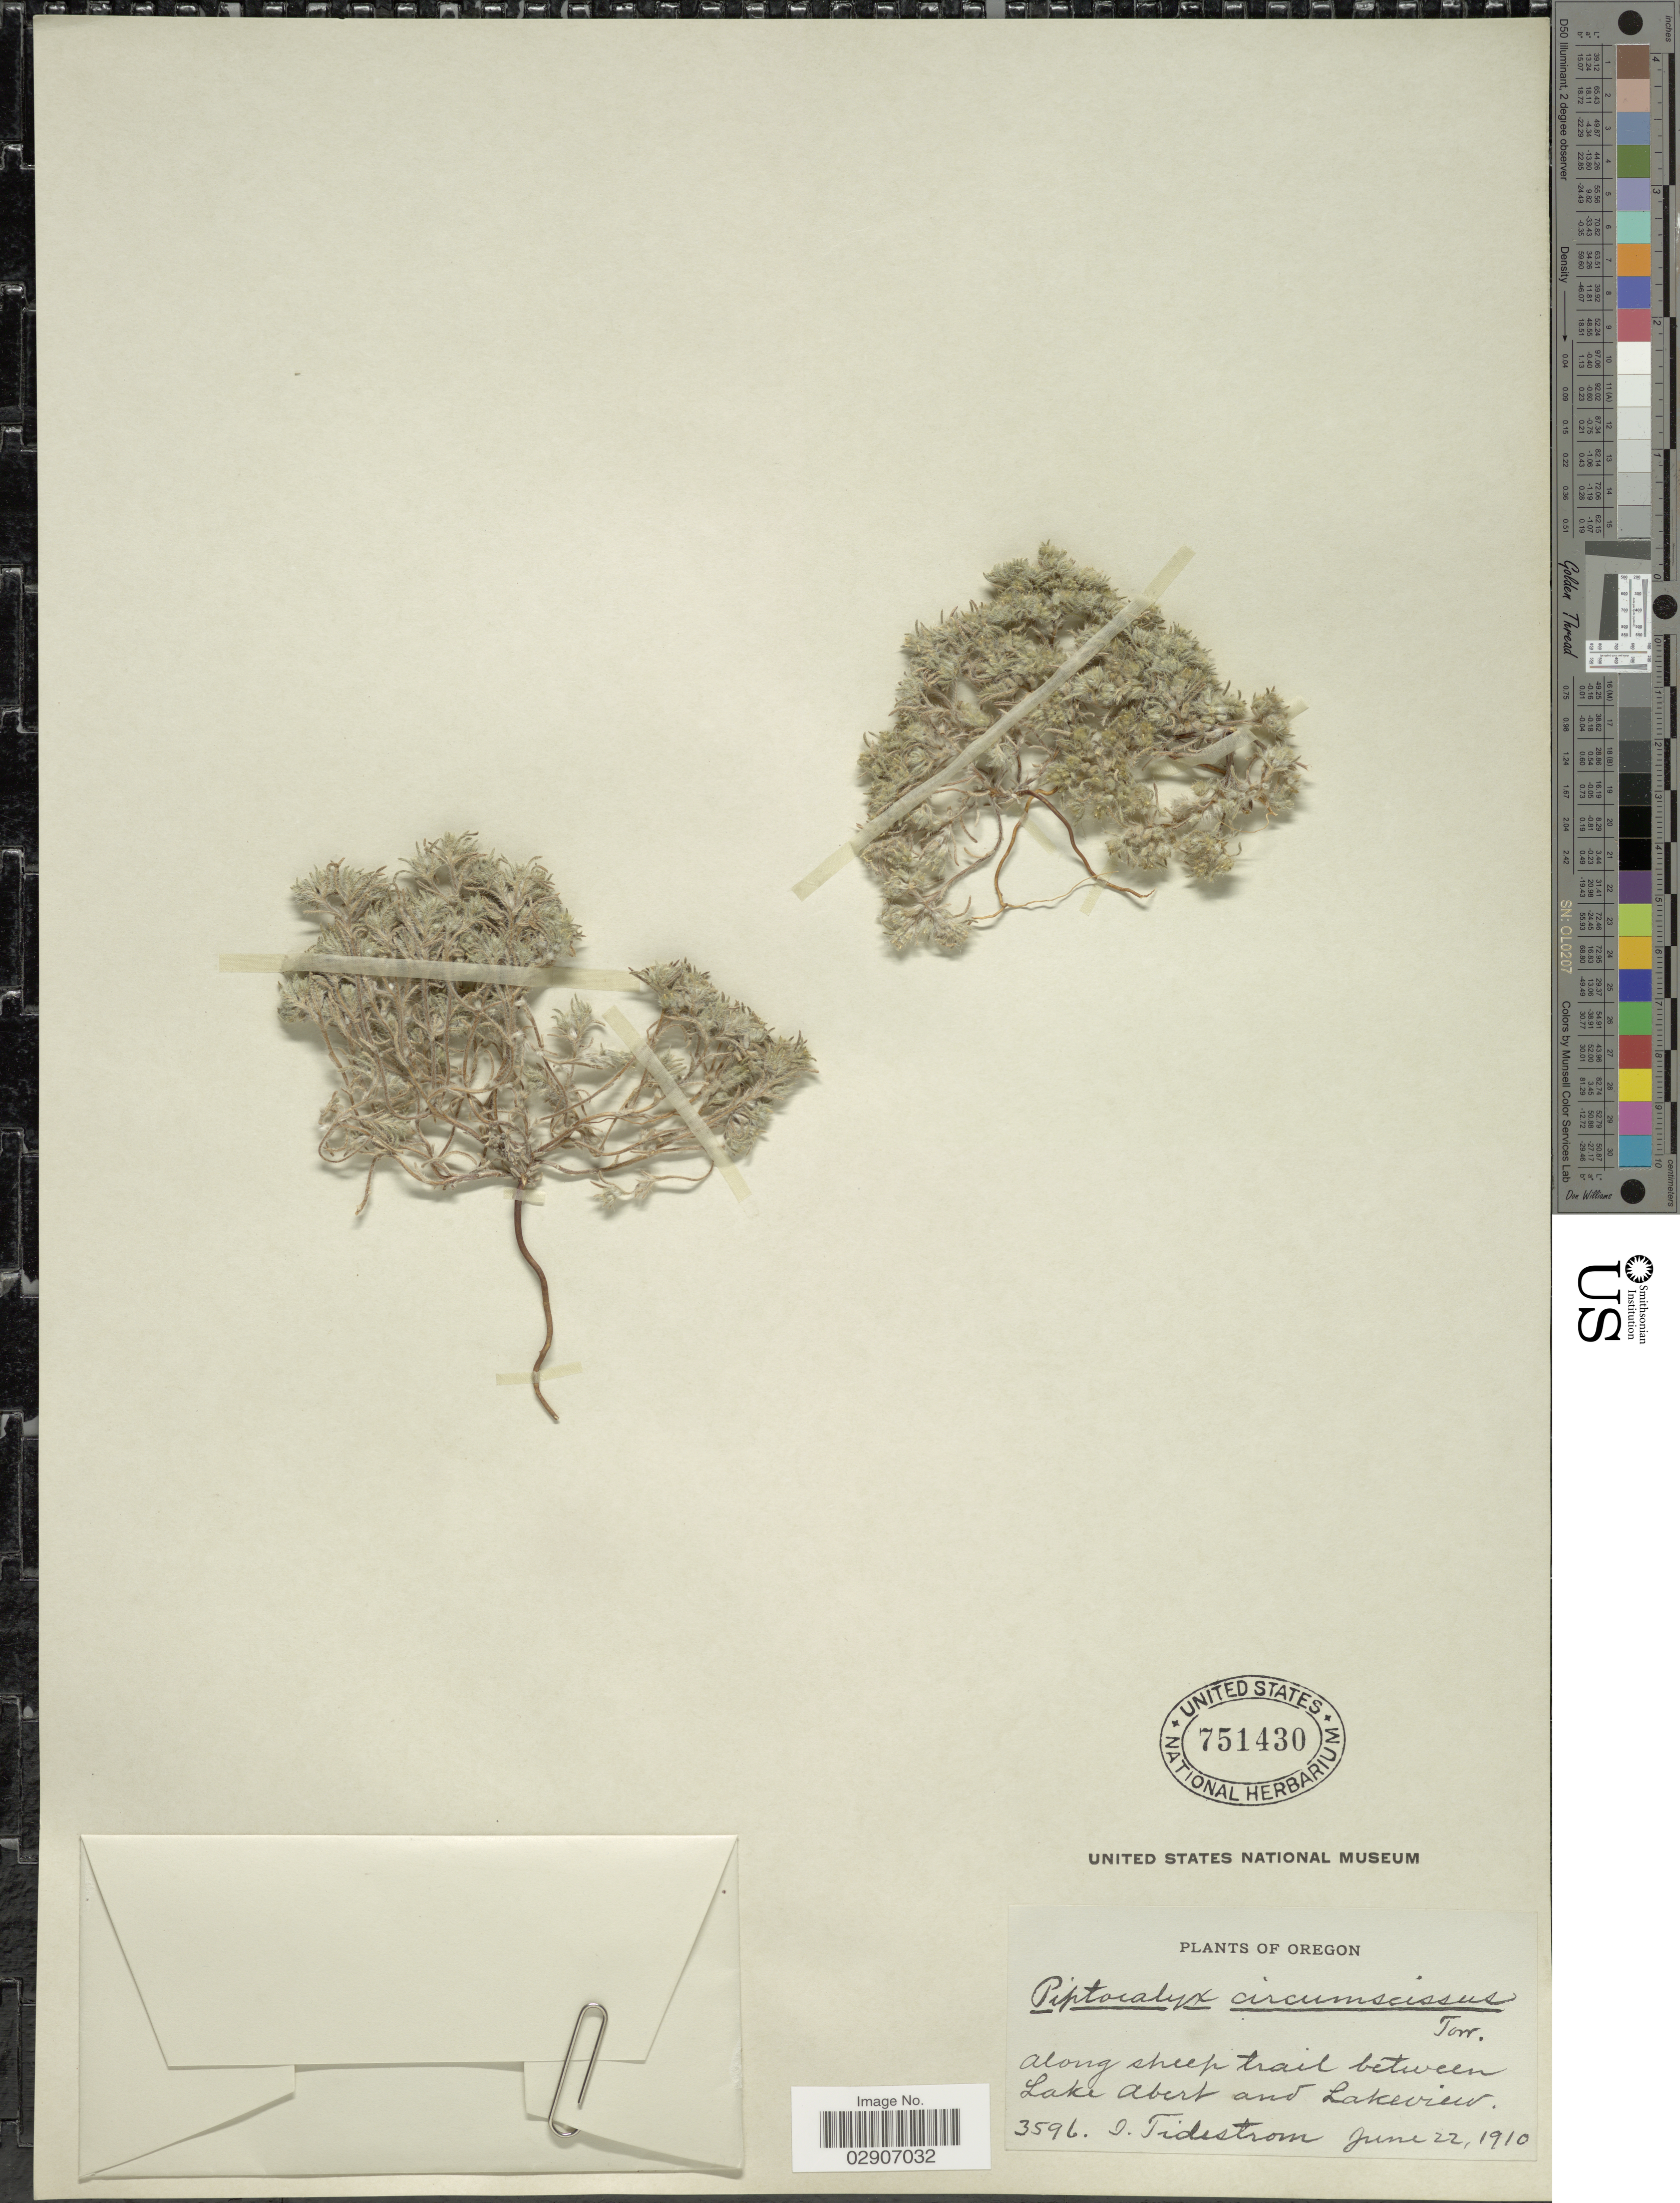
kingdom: Plantae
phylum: Tracheophyta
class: Magnoliopsida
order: Boraginales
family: Boraginaceae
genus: Cryptantha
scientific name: Cryptantha circumscissa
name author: (Hook. & Arn.) I.M. Johnst.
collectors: J. Tidestrom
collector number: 3596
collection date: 1910-06-22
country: United States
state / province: Oregon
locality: Along sheep trail between Lake Abert and Lakeview.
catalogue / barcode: US 751430